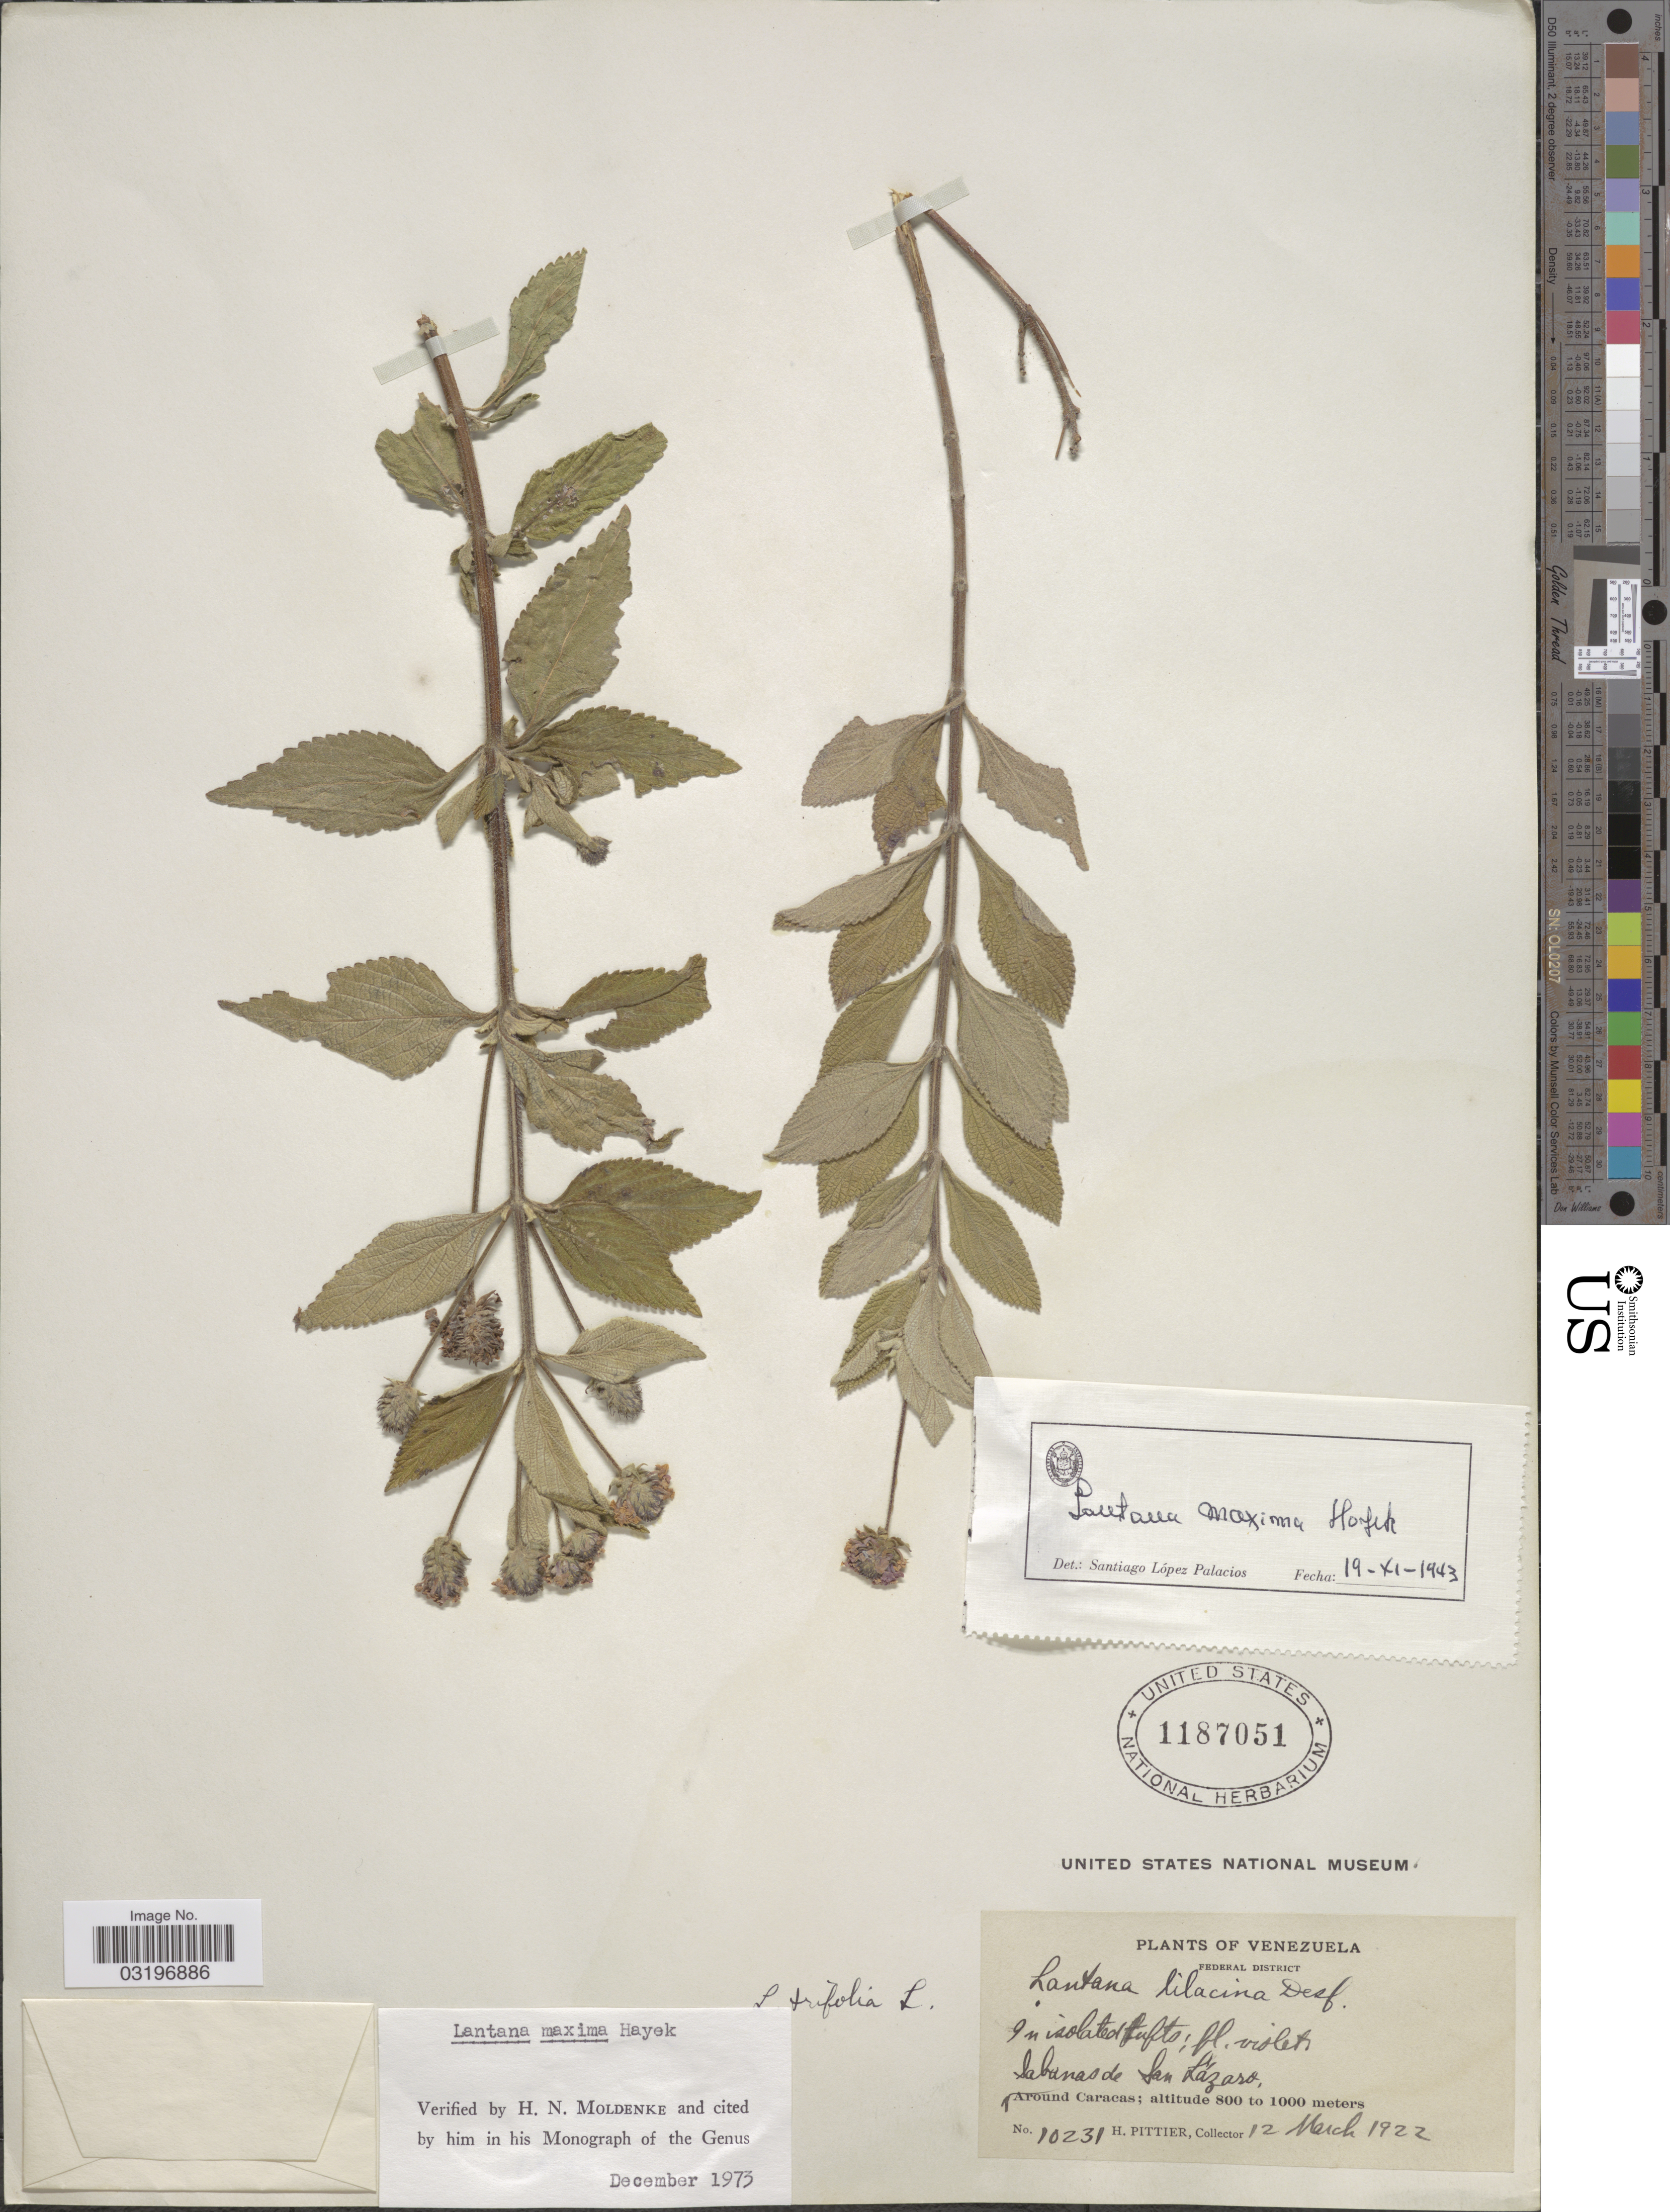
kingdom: Plantae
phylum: Tracheophyta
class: Magnoliopsida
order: Lamiales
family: Verbenaceae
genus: Lantana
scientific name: Lantana maxima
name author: Hayek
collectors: H. F. Pittier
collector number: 10231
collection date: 1922-03-12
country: Venezuela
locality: Federal District. Sabanas de San Lázaro. Around Caracas.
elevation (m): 800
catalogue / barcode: US 1187051